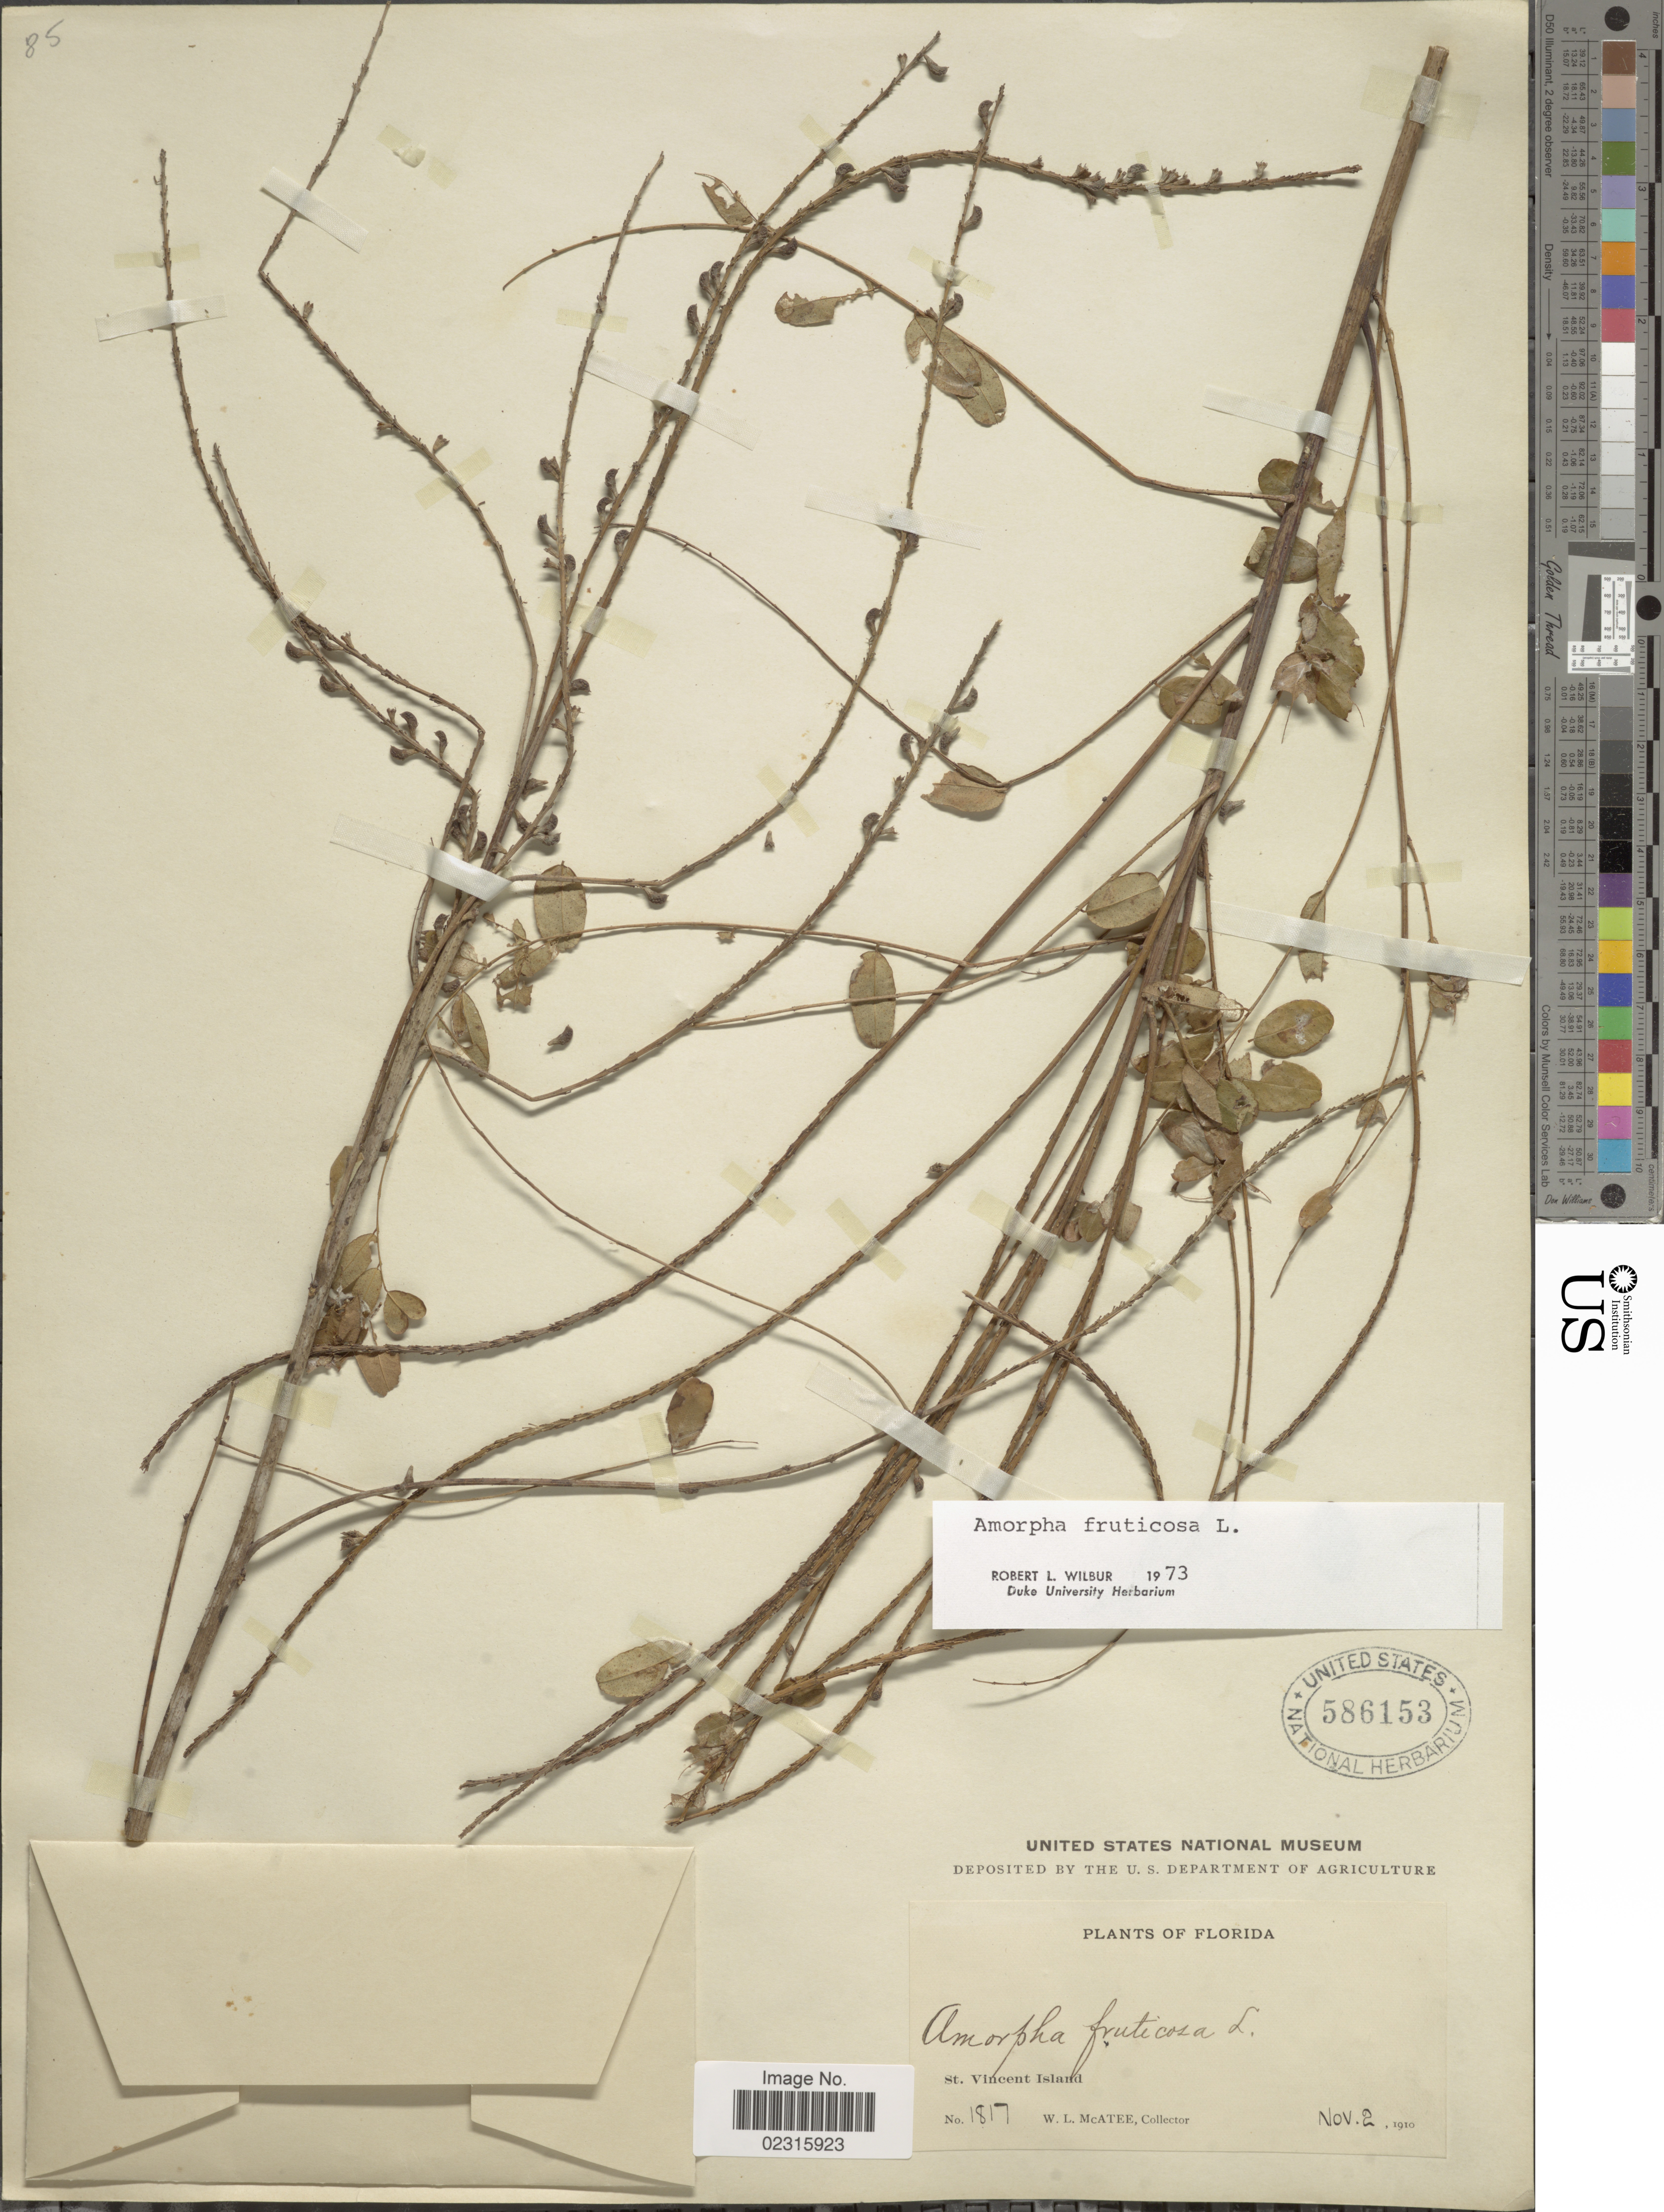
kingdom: Plantae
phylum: Tracheophyta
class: Magnoliopsida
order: Fabales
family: Fabaceae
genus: Amorpha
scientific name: Amorpha fruticosa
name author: L.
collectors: W. McAtee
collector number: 1817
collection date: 1910-11-02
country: United States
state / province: Florida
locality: St. Vincent Island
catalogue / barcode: US 586153